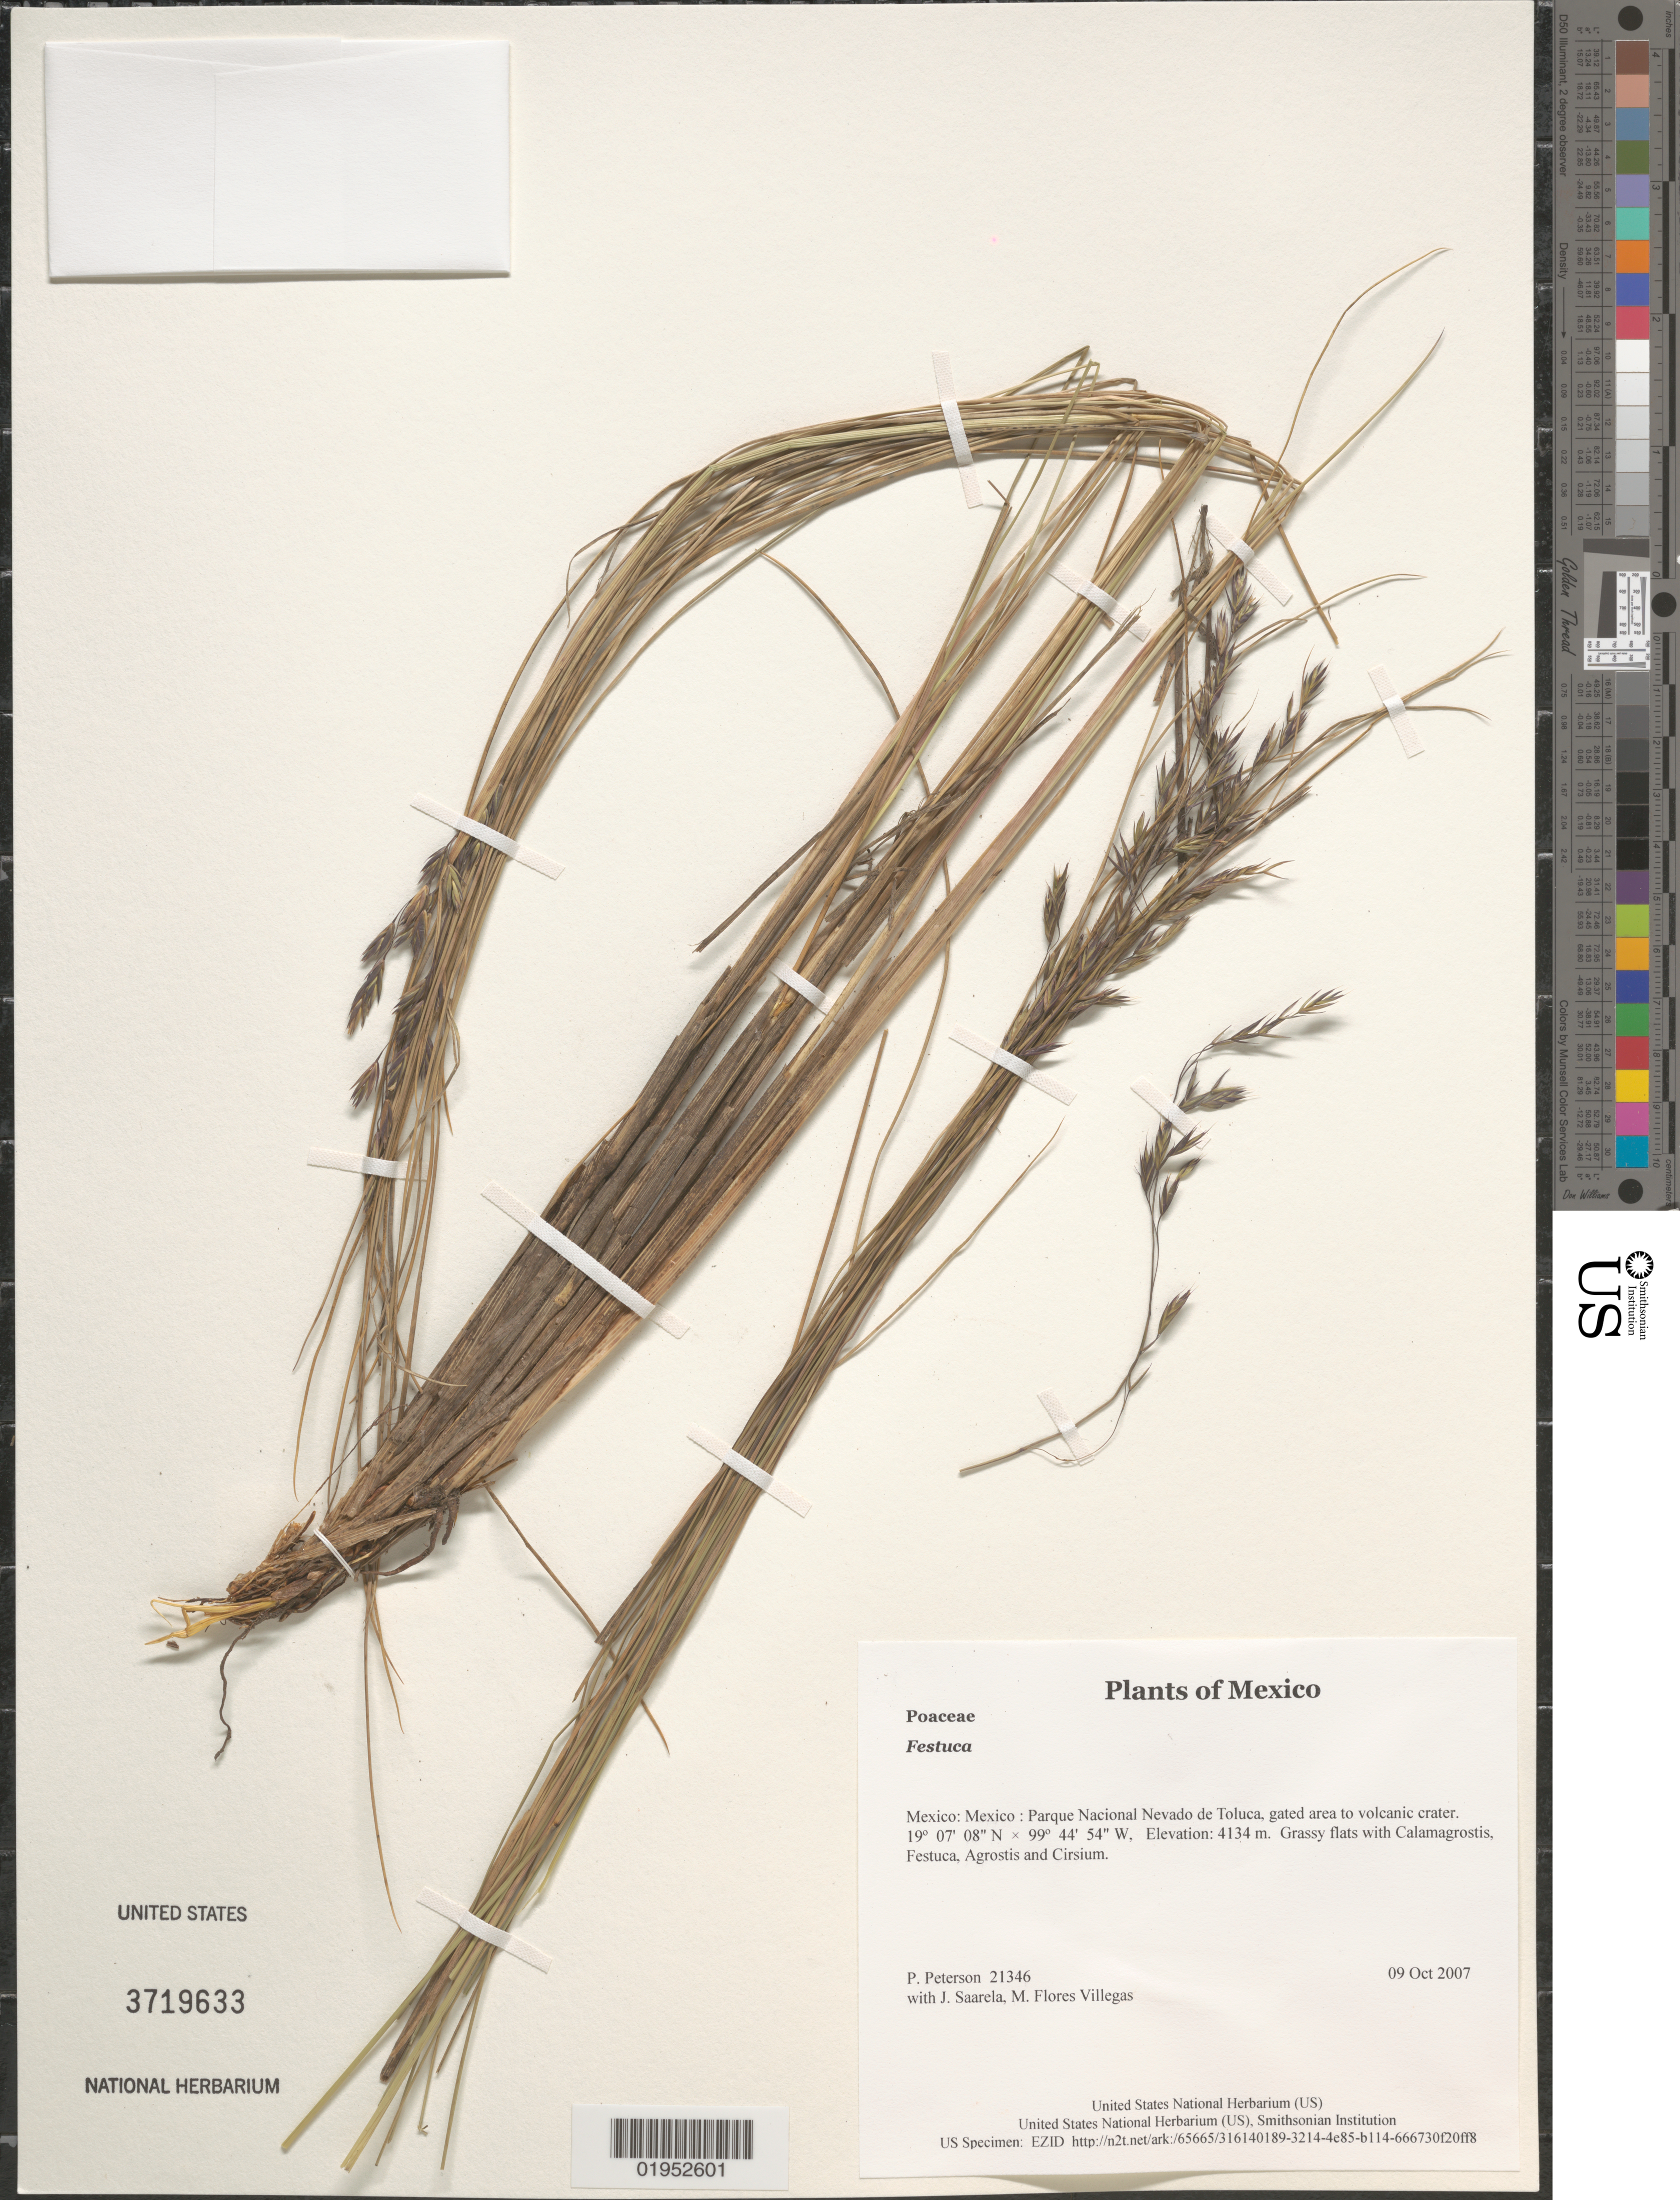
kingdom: Plantae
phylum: Tracheophyta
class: Liliopsida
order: Poales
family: Poaceae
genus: Festuca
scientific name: Festuca sp.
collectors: P. M. Peterson, J. Saarela & M. Flores Villegas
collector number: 21346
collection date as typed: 09 Oct 2007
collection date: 2007-10-09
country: Mexico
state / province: México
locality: Parque Nacional Nevado de Toluca, gated area to volcanic crater.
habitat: Grassy flats with Calamagrostis, Festuca, Agrostis and Cirsium.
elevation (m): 4134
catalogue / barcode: US 3719633